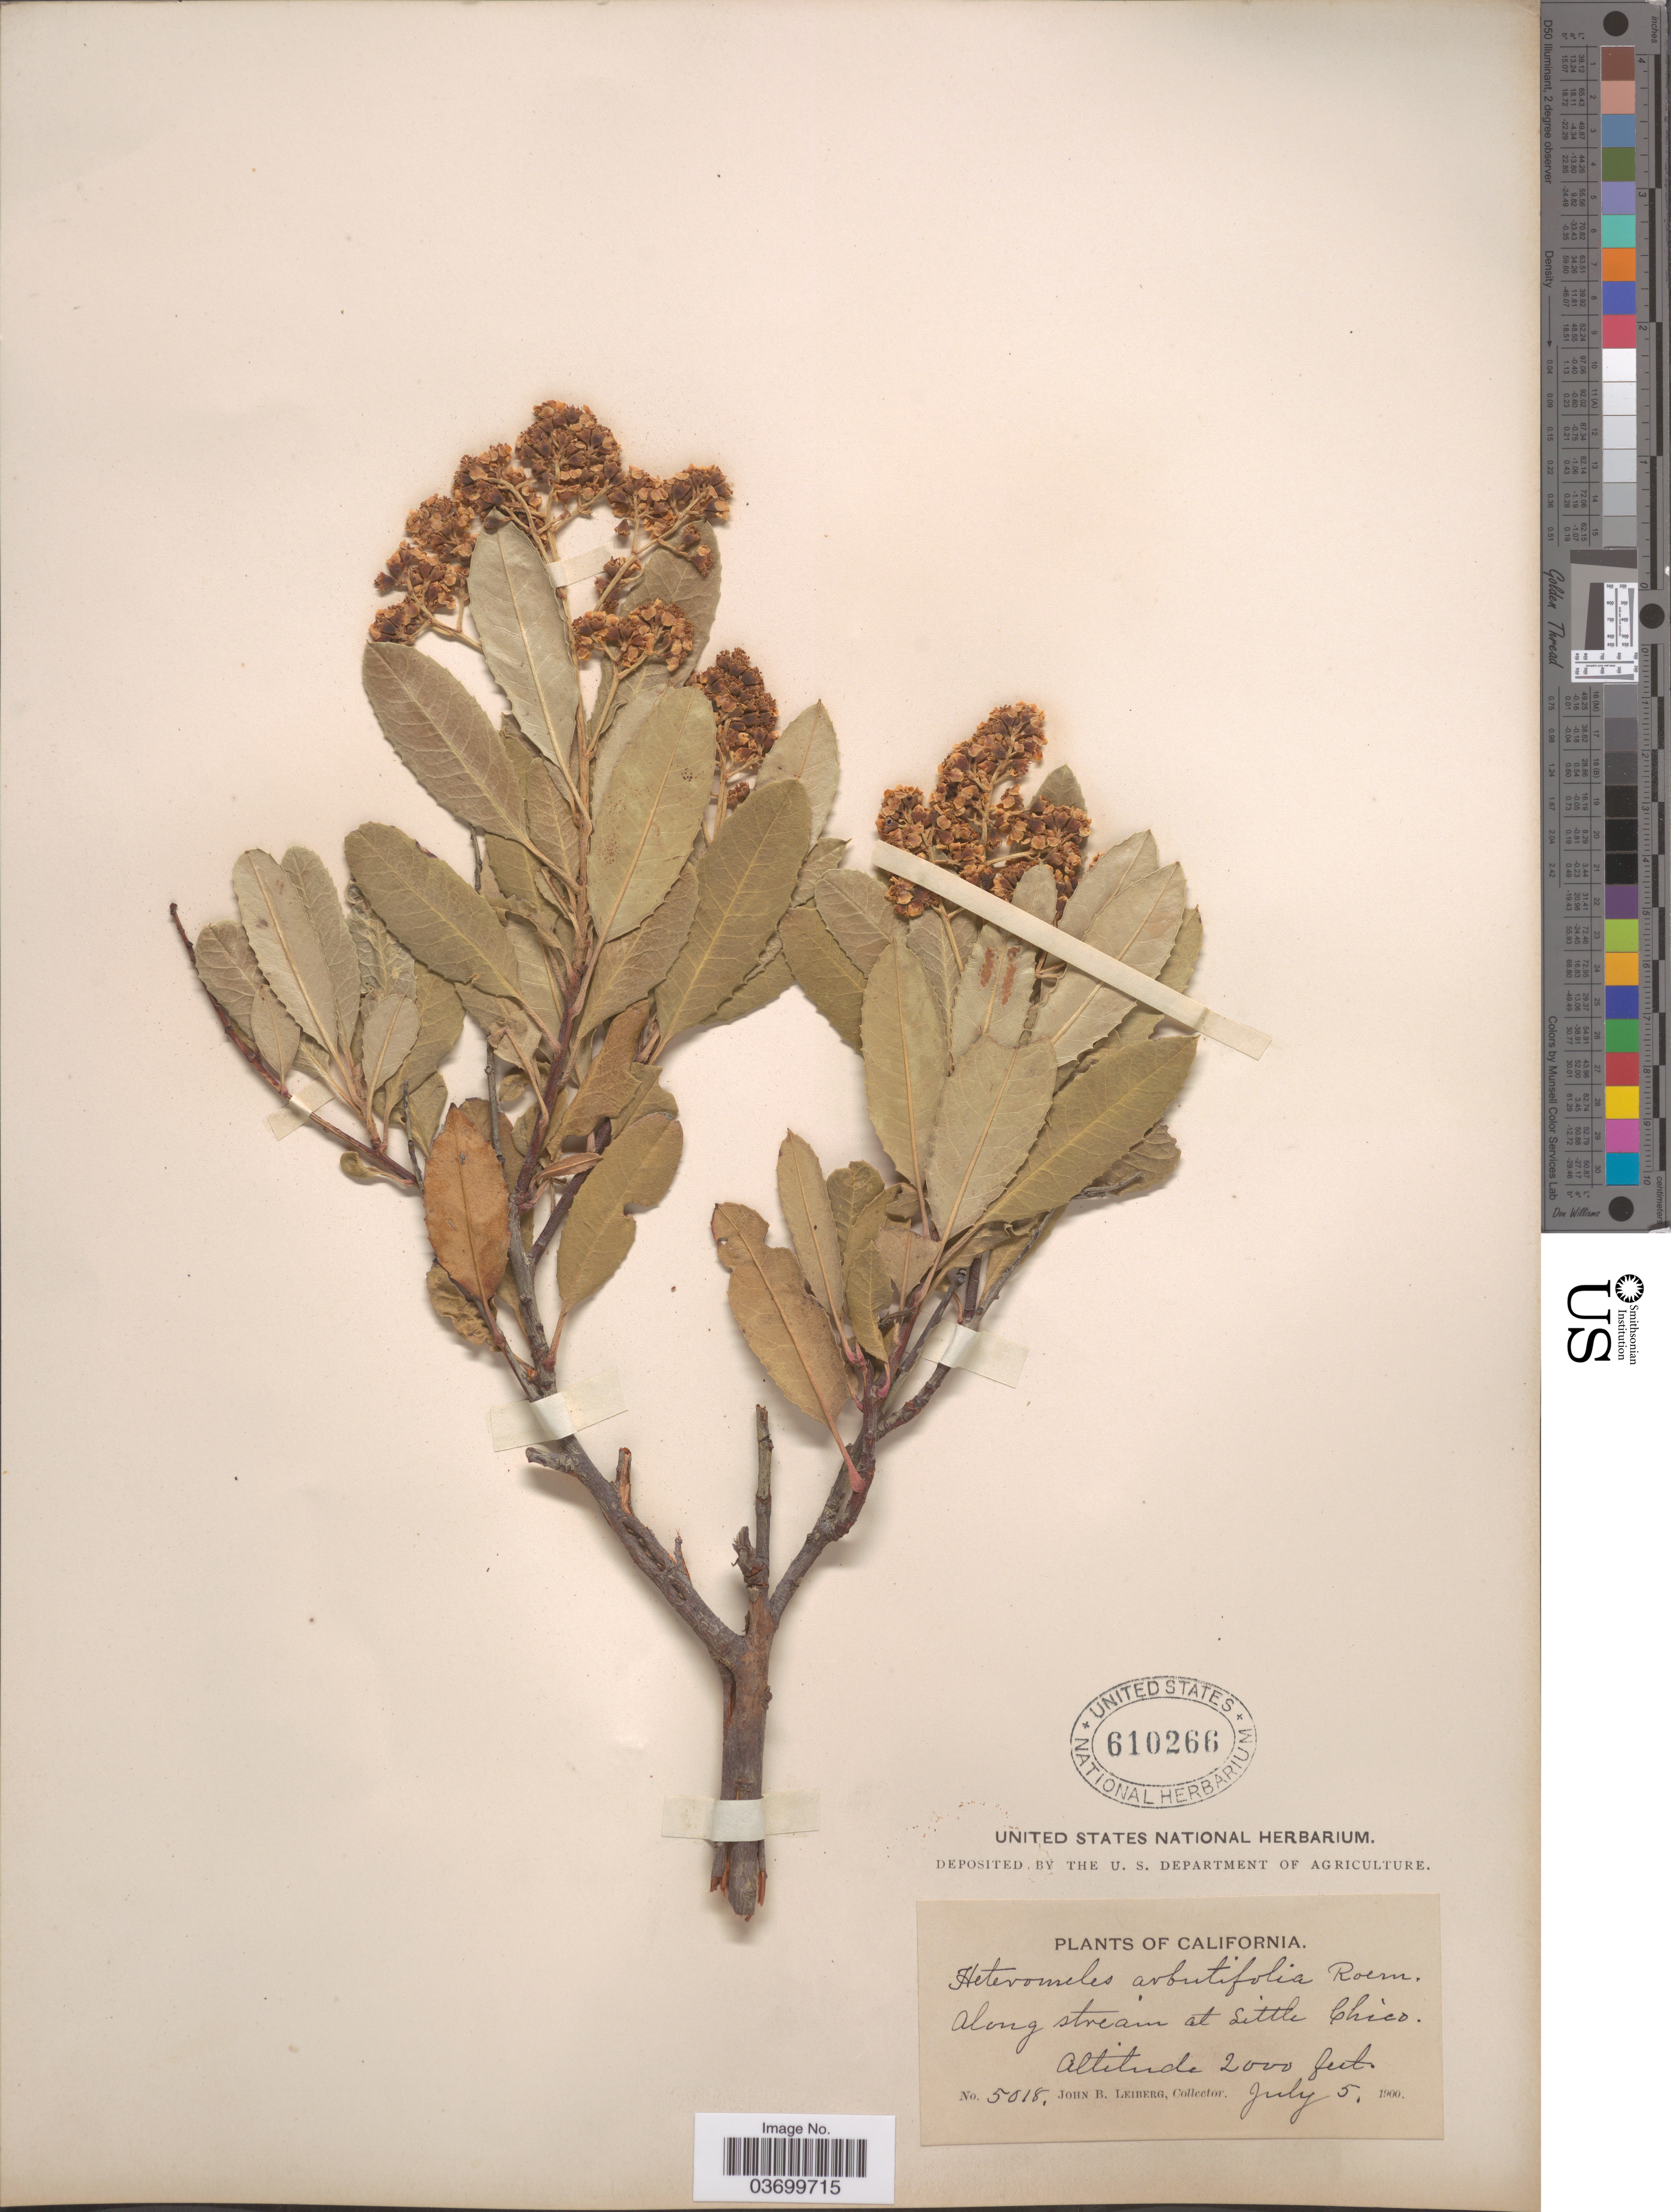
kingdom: Plantae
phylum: Tracheophyta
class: Magnoliopsida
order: Rosales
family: Rosaceae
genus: Heteromeles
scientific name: Heteromeles arbutifolia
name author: (Lindl.) Roemer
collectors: J. B. Leiberg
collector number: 5018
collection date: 1900-07-05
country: United States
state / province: California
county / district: Butte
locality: Along stream at Little Chico.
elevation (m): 610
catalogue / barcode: US 610266